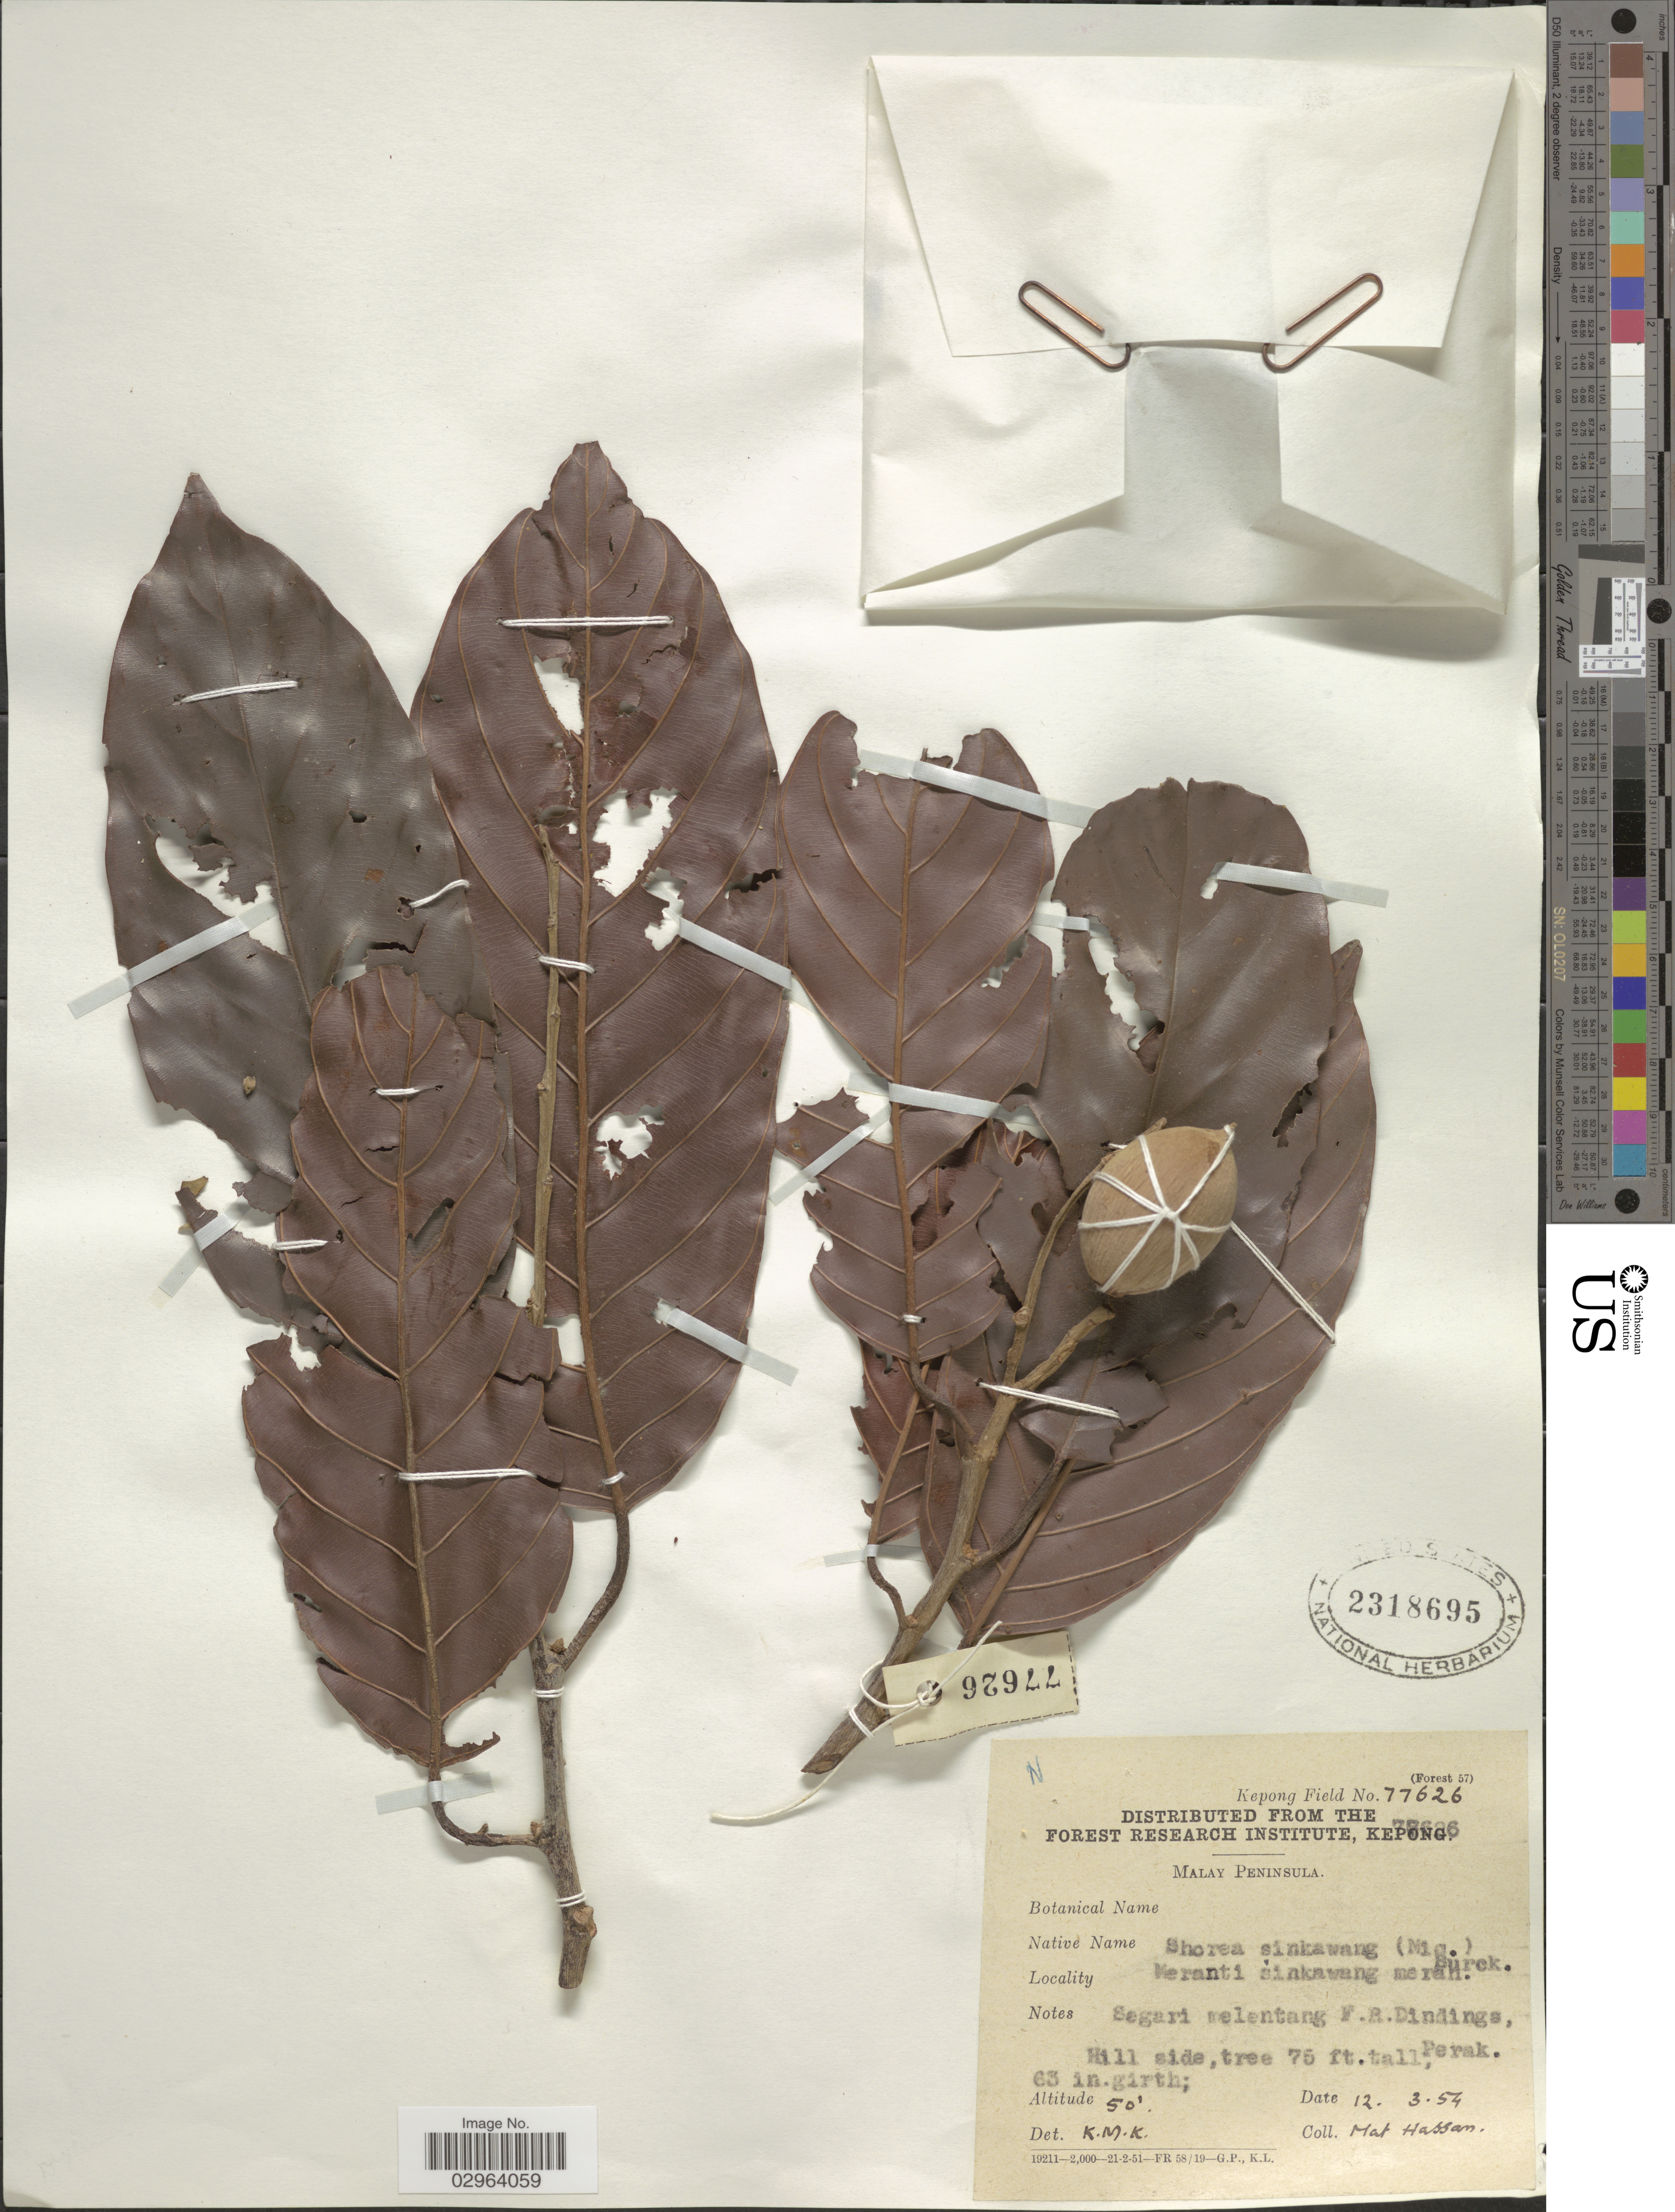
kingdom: Plantae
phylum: Tracheophyta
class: Magnoliopsida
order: Malvales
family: Dipterocarpaceae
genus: Rubroshorea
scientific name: Rubroshorea singkawang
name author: (Miq.) P.S. Ashton & J. Heck.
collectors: M. Hassan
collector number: Kepong Field 77626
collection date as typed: Transcribed d/m/y: 12/3/54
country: Malaysia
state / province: Perak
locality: Malay Peninsula. Sagari melentang F.R. Dindings.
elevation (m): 15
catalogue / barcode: US 2318695